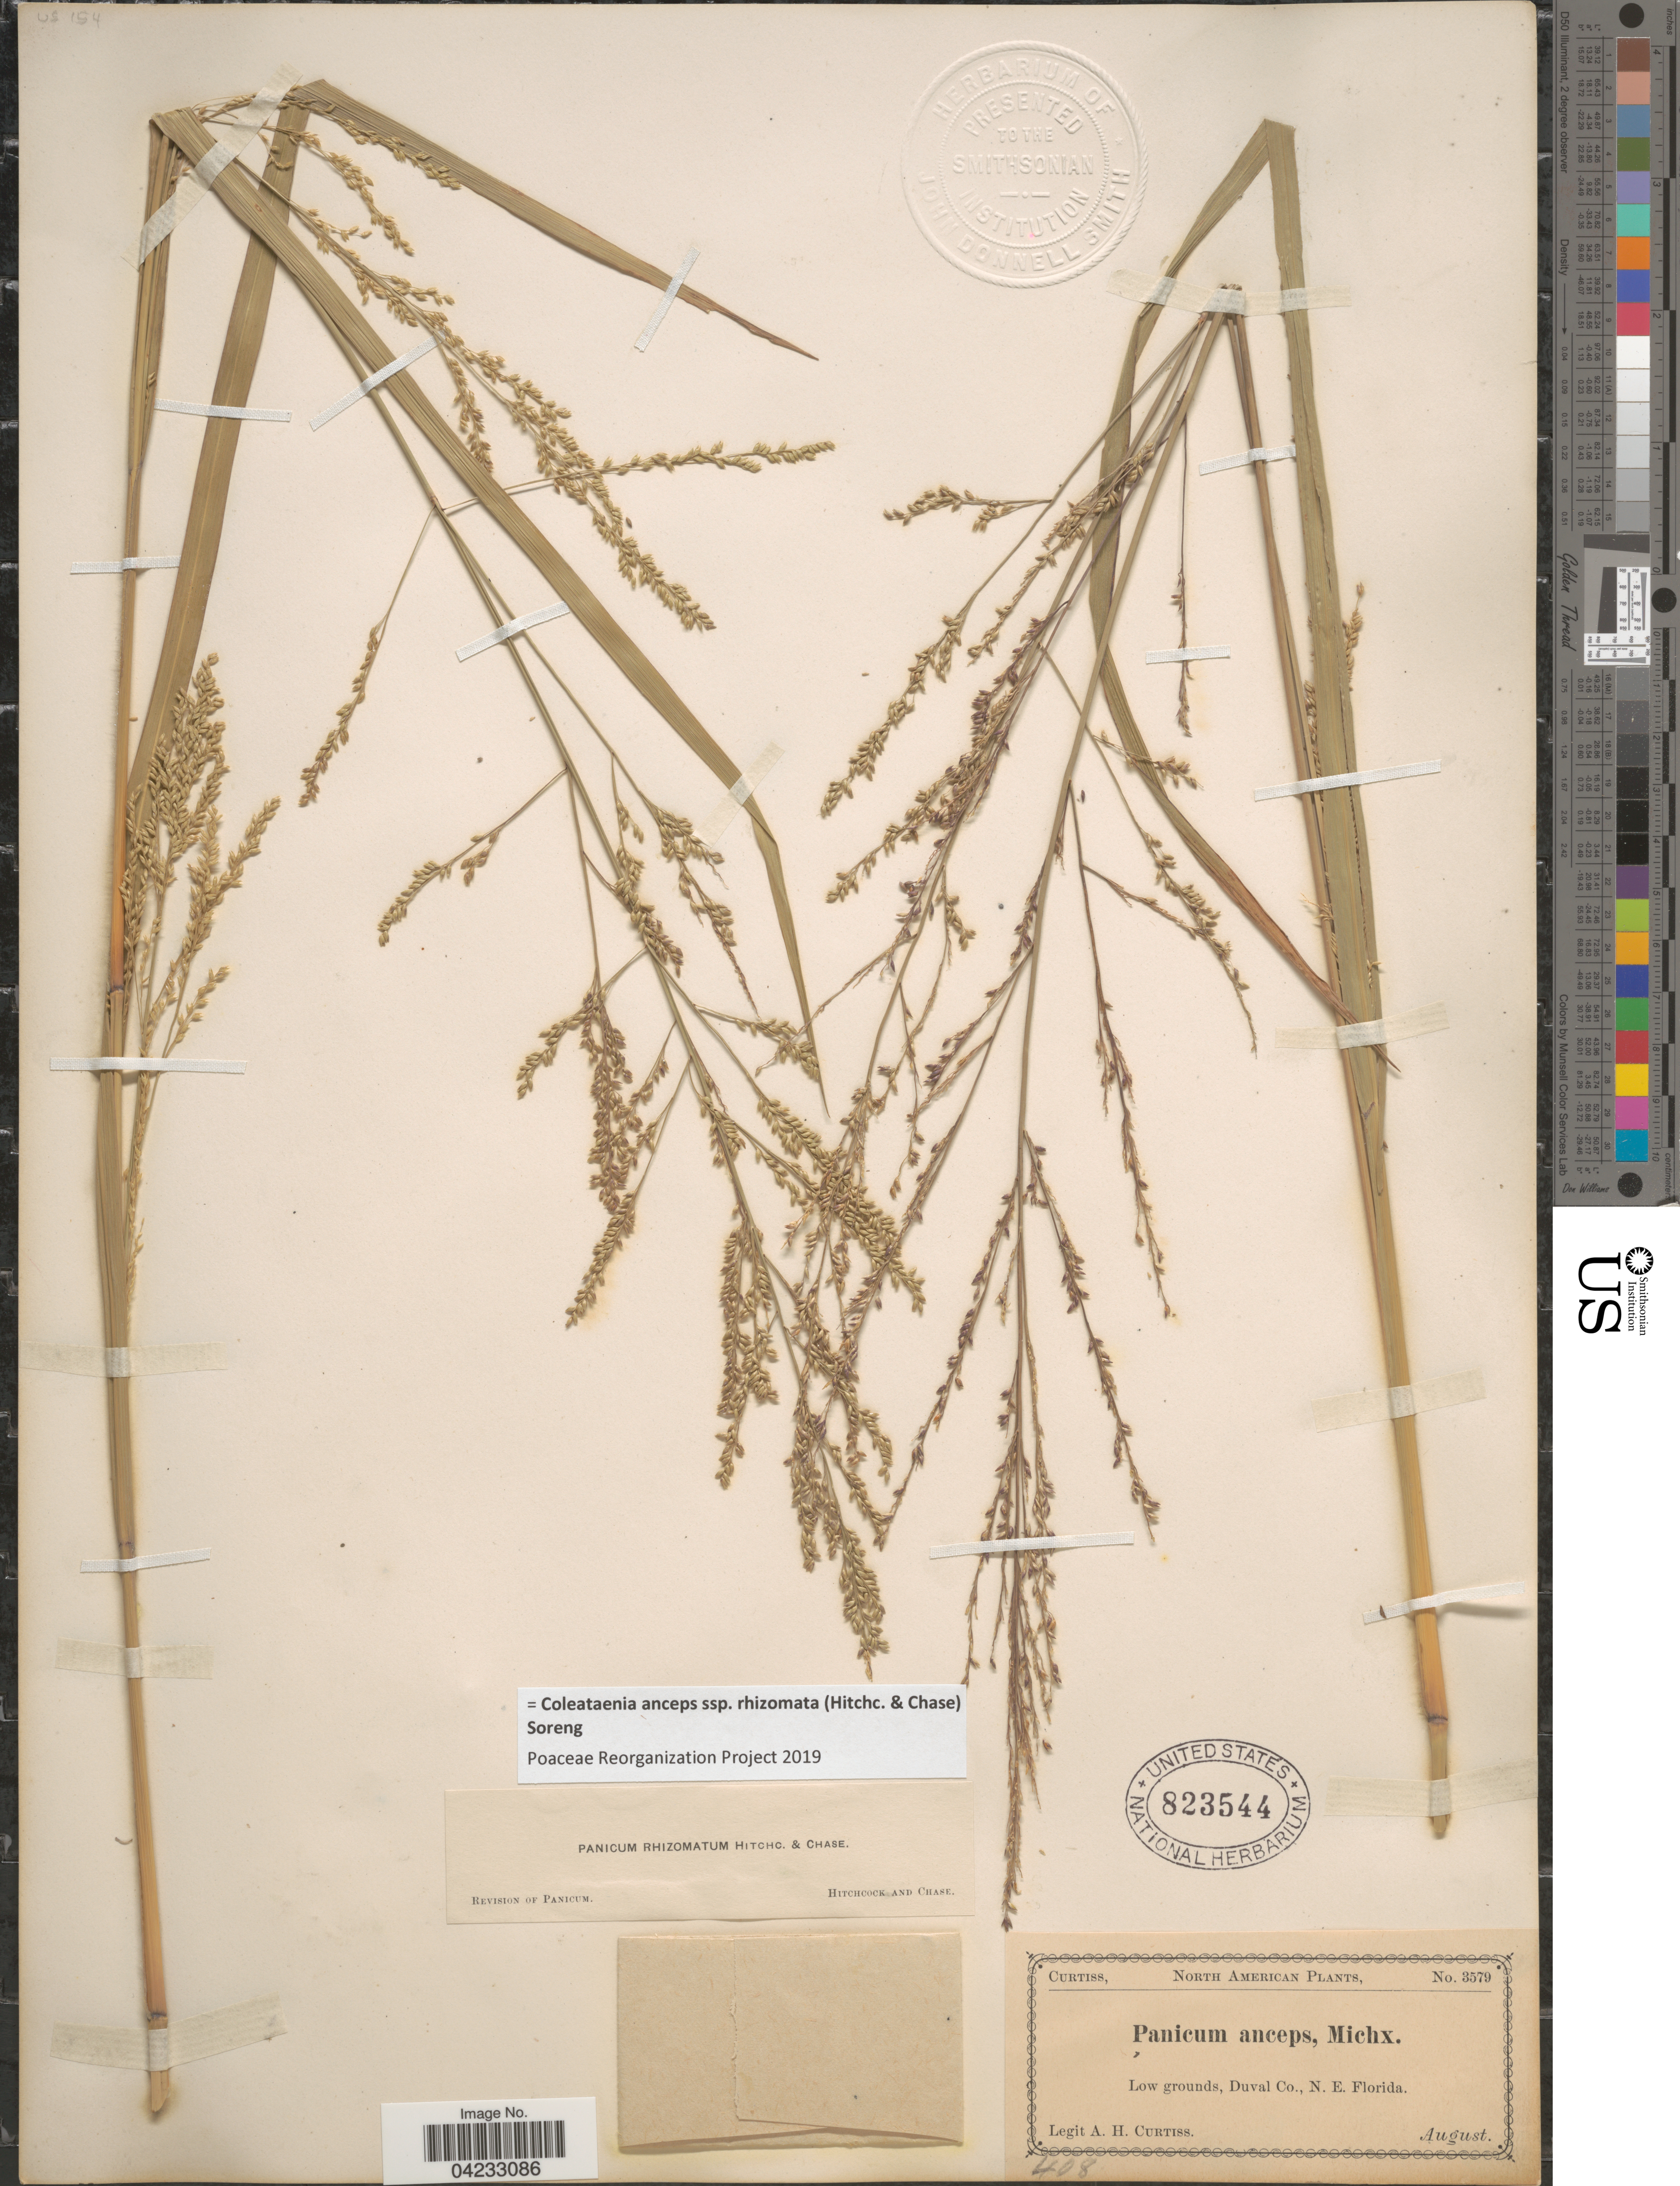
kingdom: Plantae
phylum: Tracheophyta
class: Liliopsida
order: Poales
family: Poaceae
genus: Coleataenia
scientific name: Coleataenia anceps subsp. rhizomata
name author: (Hitchc. & Chase) Soreng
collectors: A. H. Curtiss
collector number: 3579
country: United States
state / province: Florida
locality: Duval Co., N. E. Florida.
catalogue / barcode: US 823544